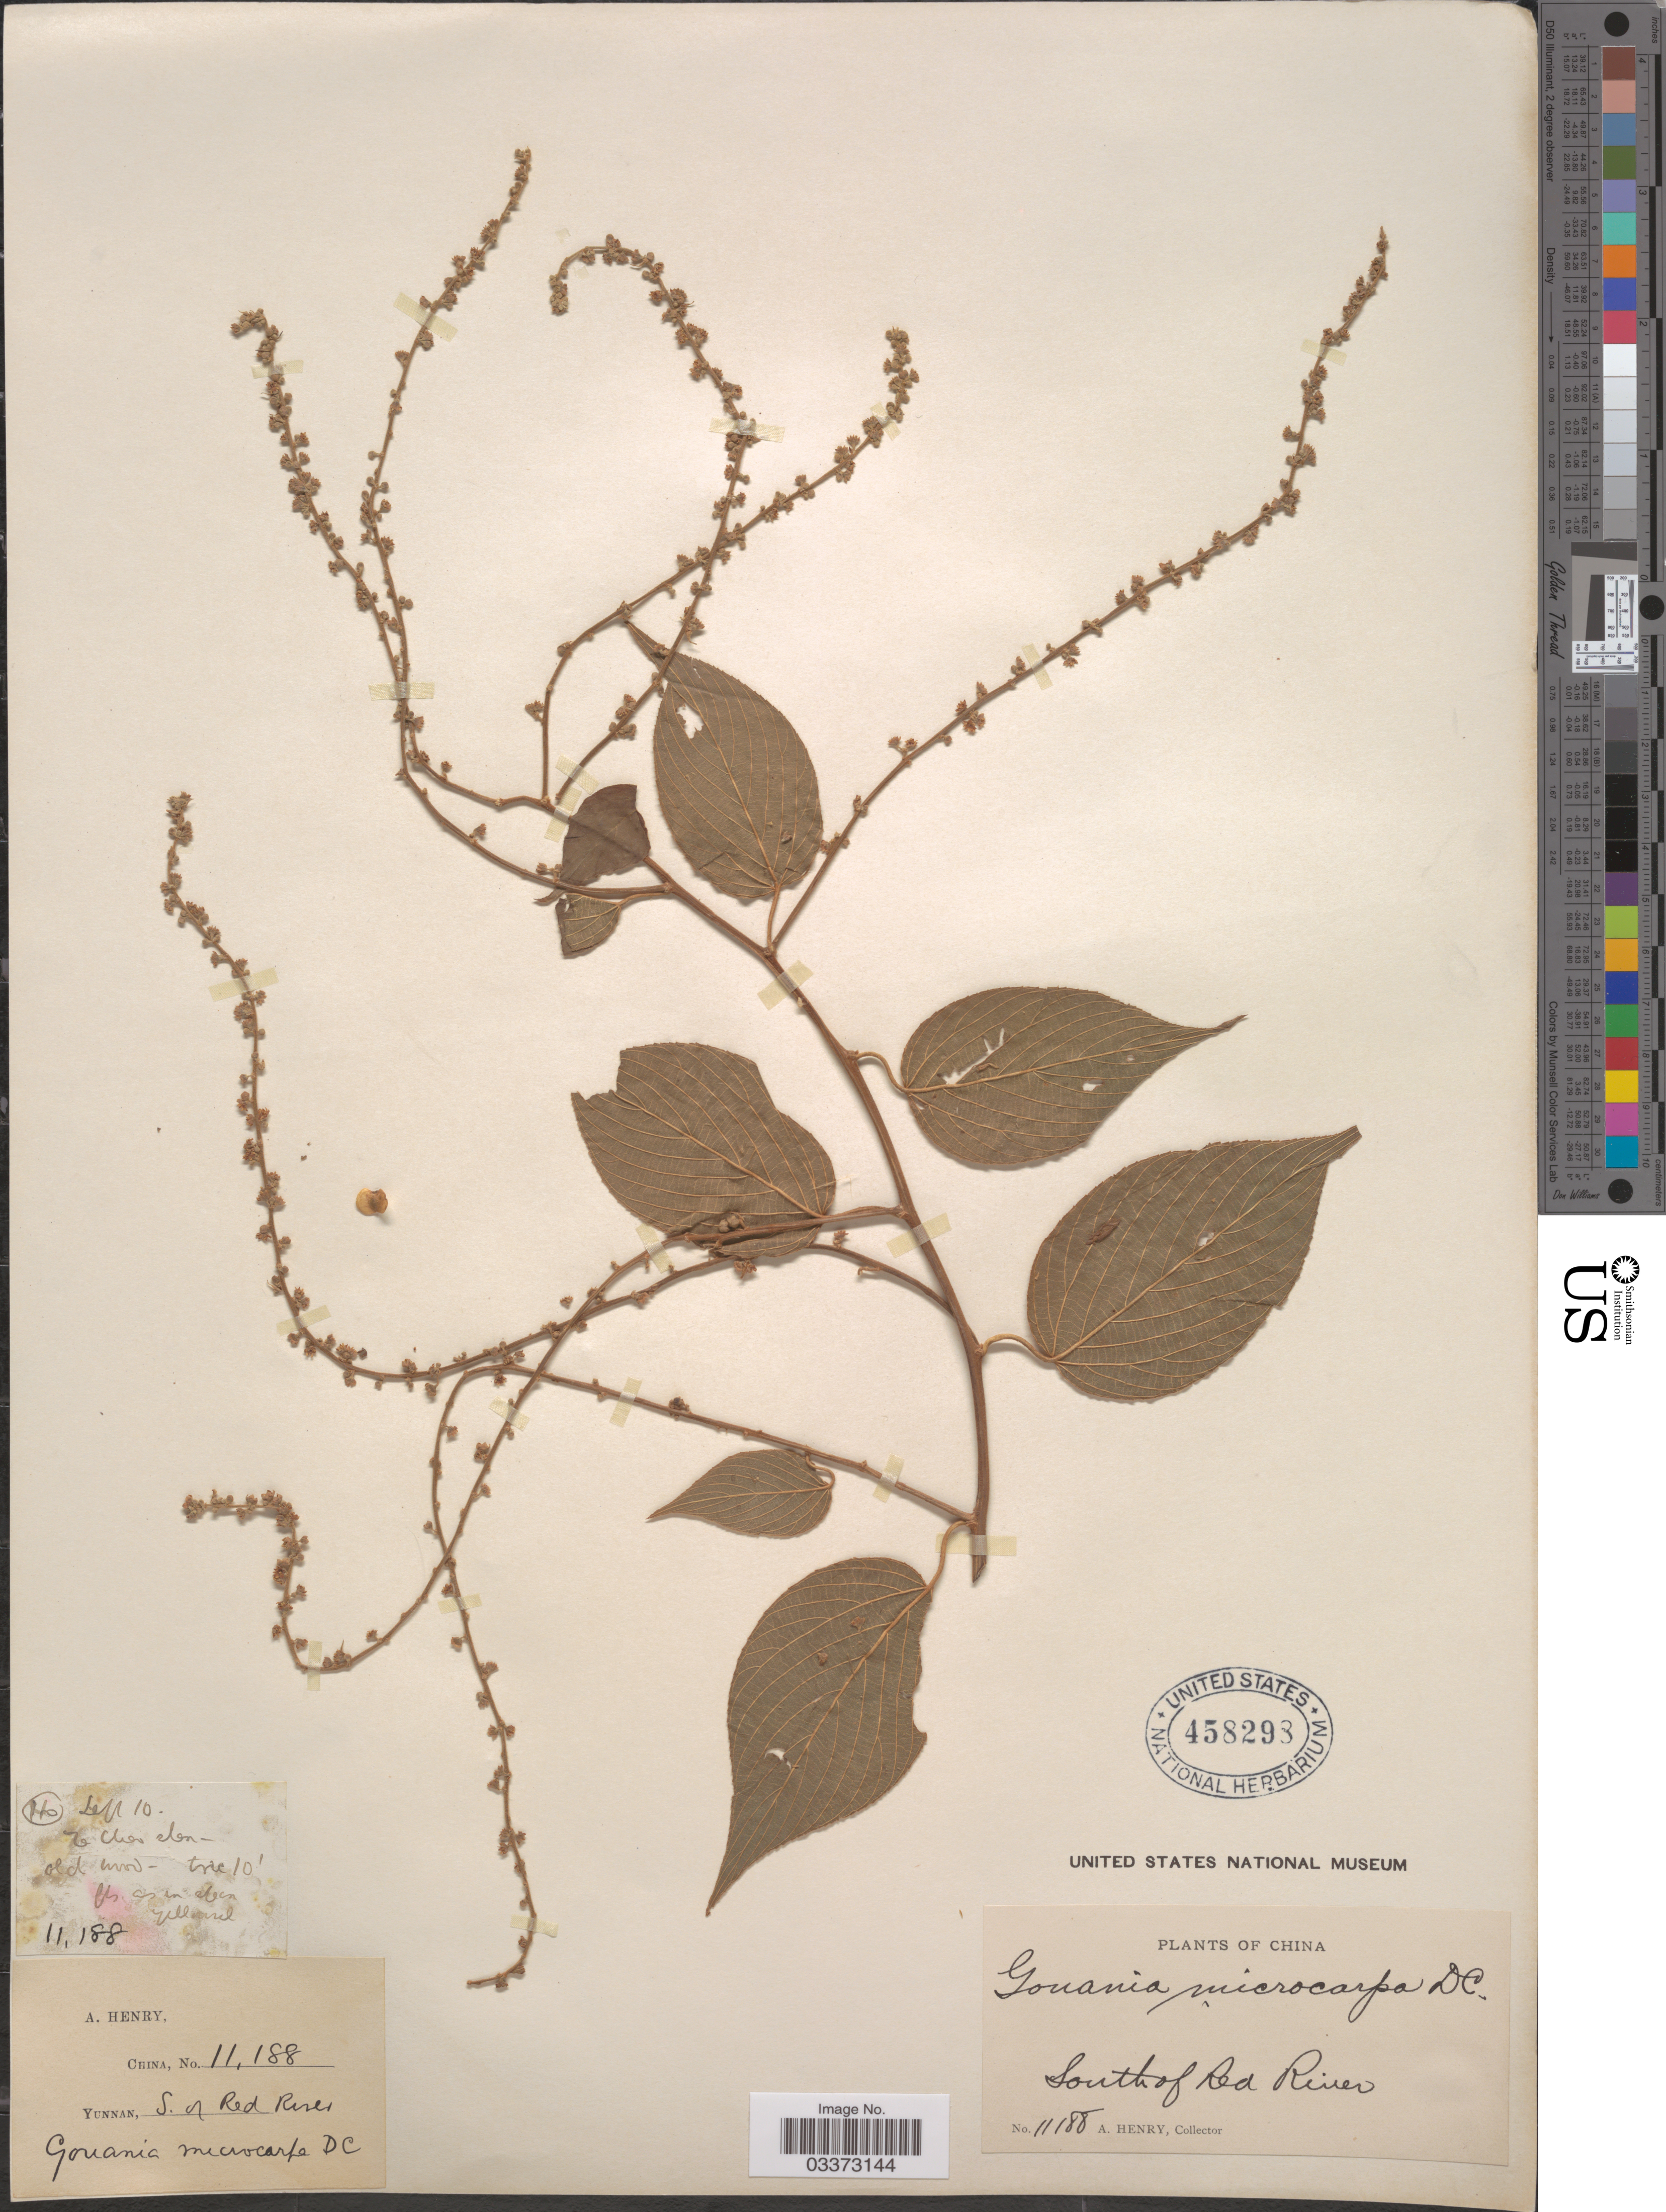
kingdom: Plantae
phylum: Tracheophyta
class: Magnoliopsida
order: Rosales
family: Rhamnaceae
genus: Gouania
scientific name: Gouania microcarpa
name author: DC.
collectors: A. Henry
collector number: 11188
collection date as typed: Transcribed d/m/y: /9/10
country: China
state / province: Yunnan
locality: South of Red River.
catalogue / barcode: US 458298